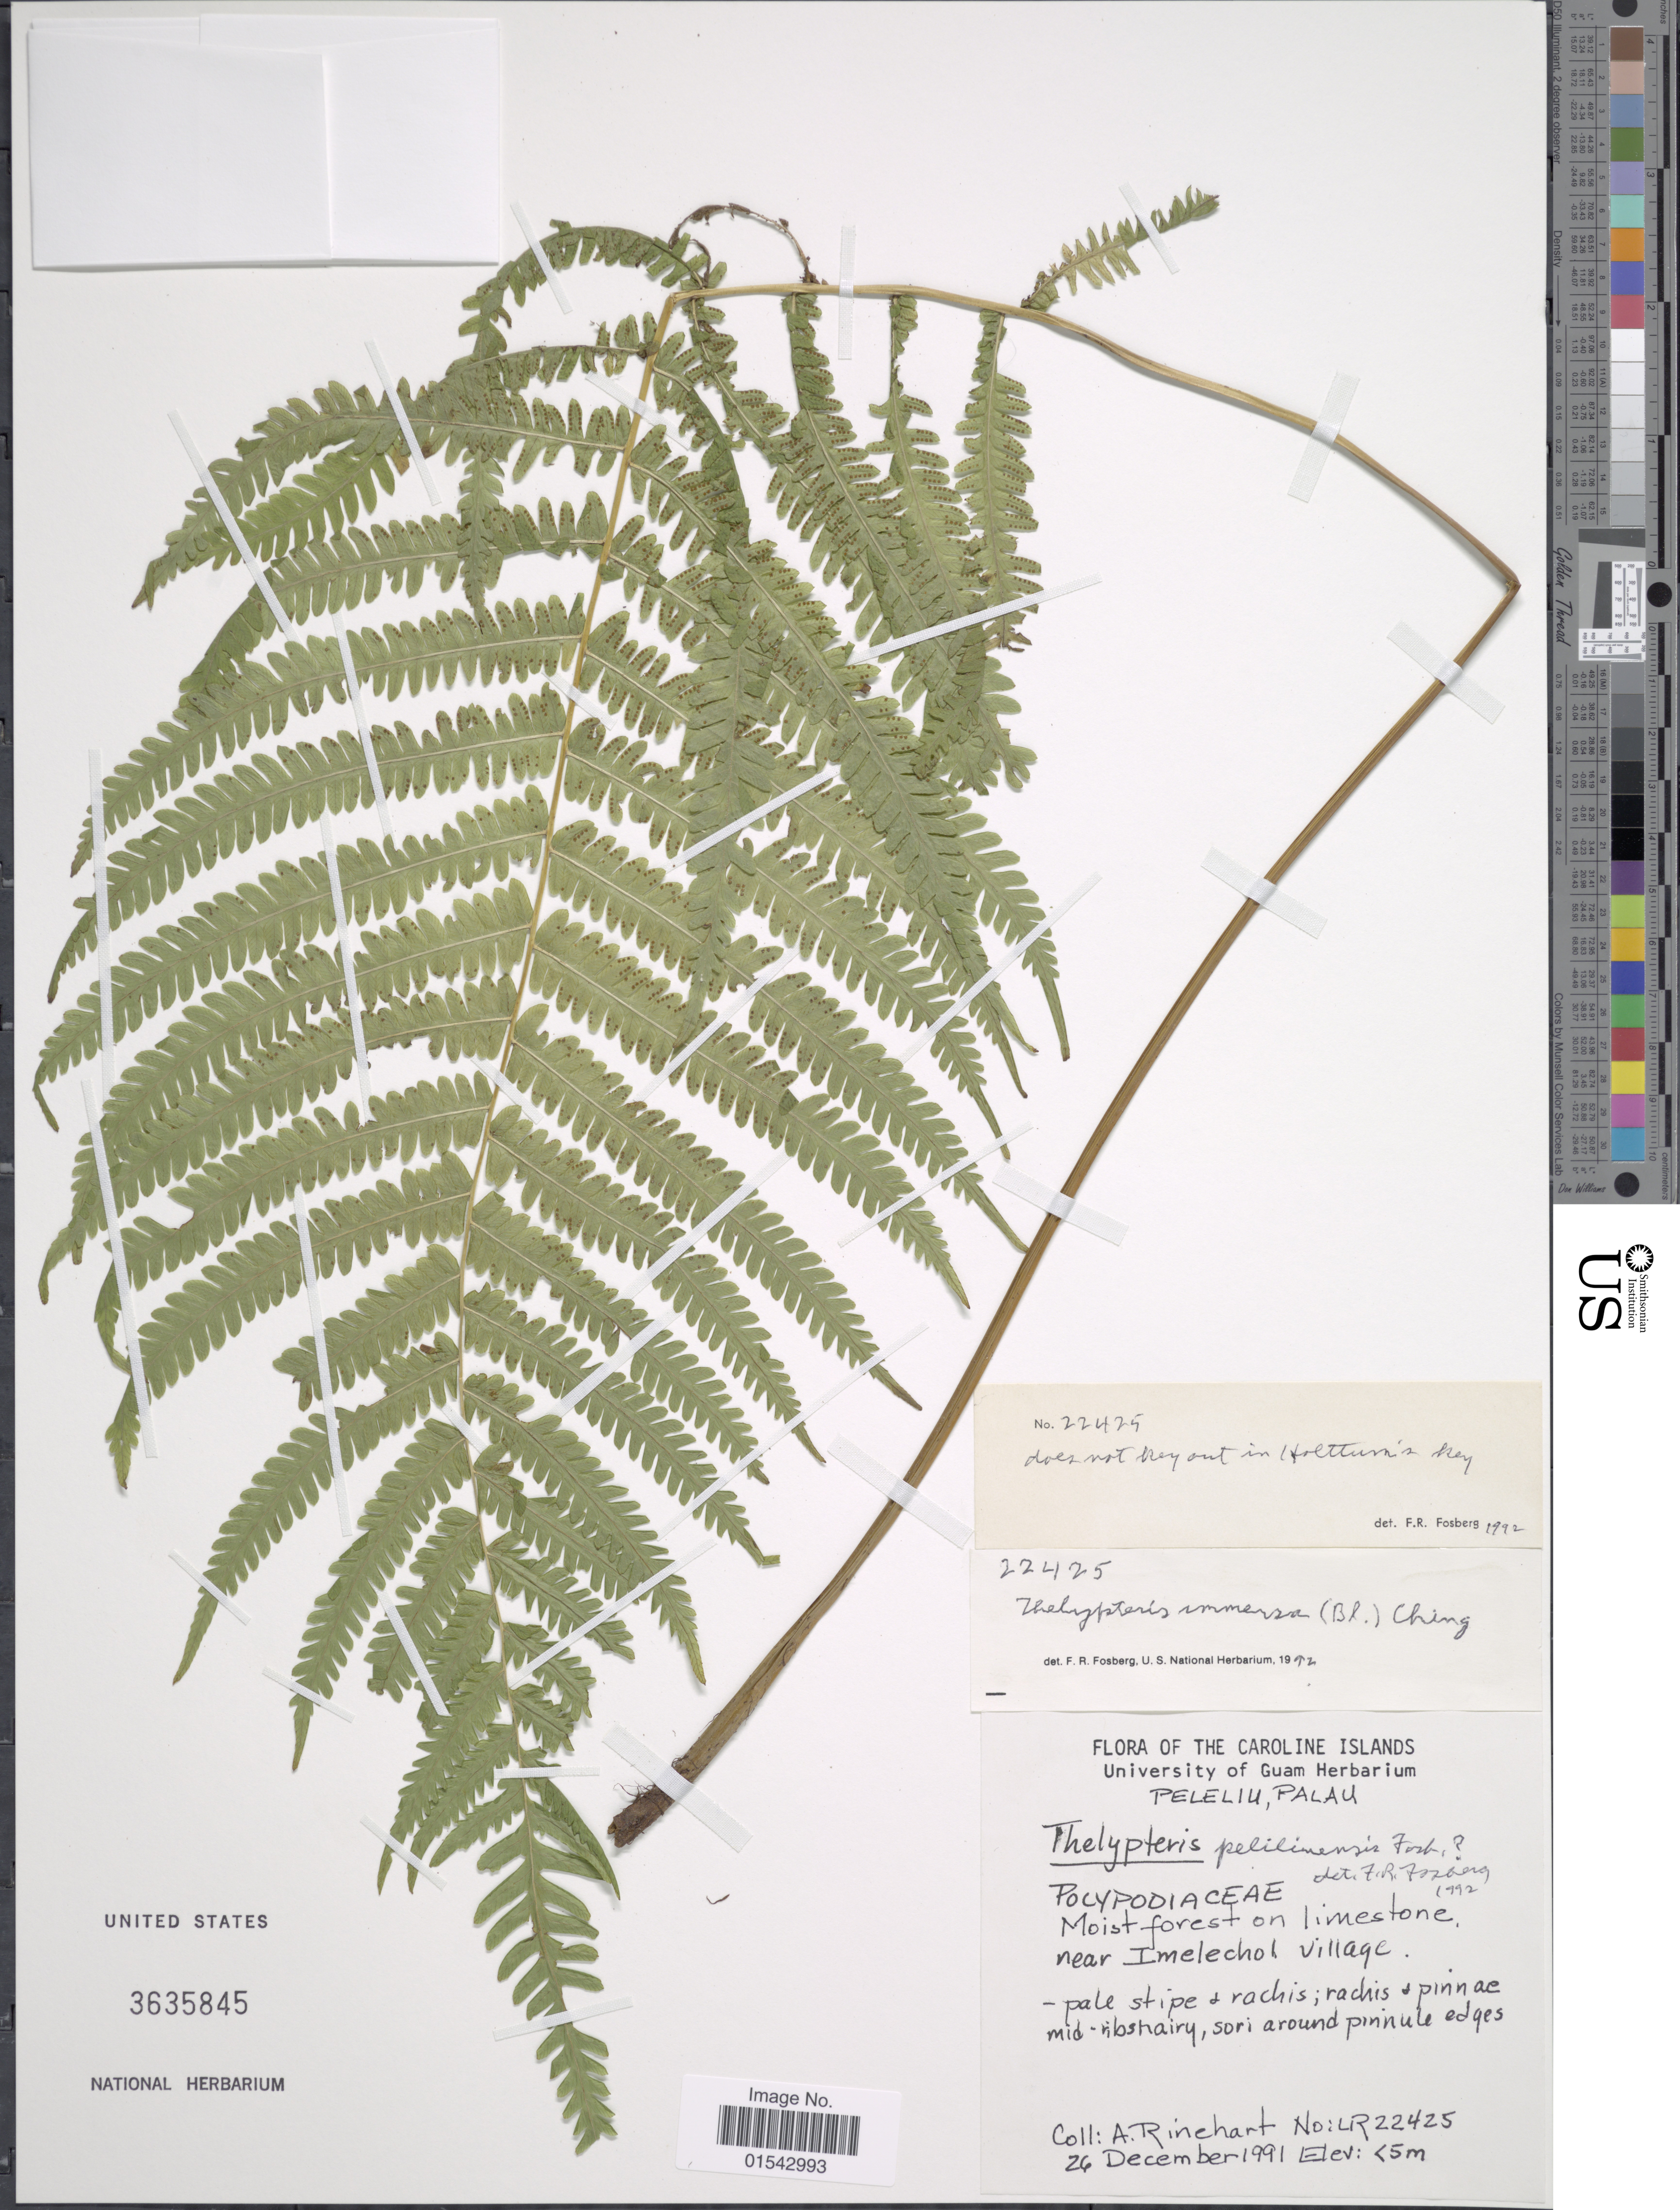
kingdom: Plantae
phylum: Tracheophyta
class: Polypodiopsida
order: Polypodiales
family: Thelypteridaceae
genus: Cyclosorus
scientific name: Cyclosorus sp.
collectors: A. Rinehart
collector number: LR22425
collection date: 1991-12-24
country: Palau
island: Beliliou [Peleliu]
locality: Peleliu, Palau, near Imelechol village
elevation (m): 5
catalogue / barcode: US 3635845